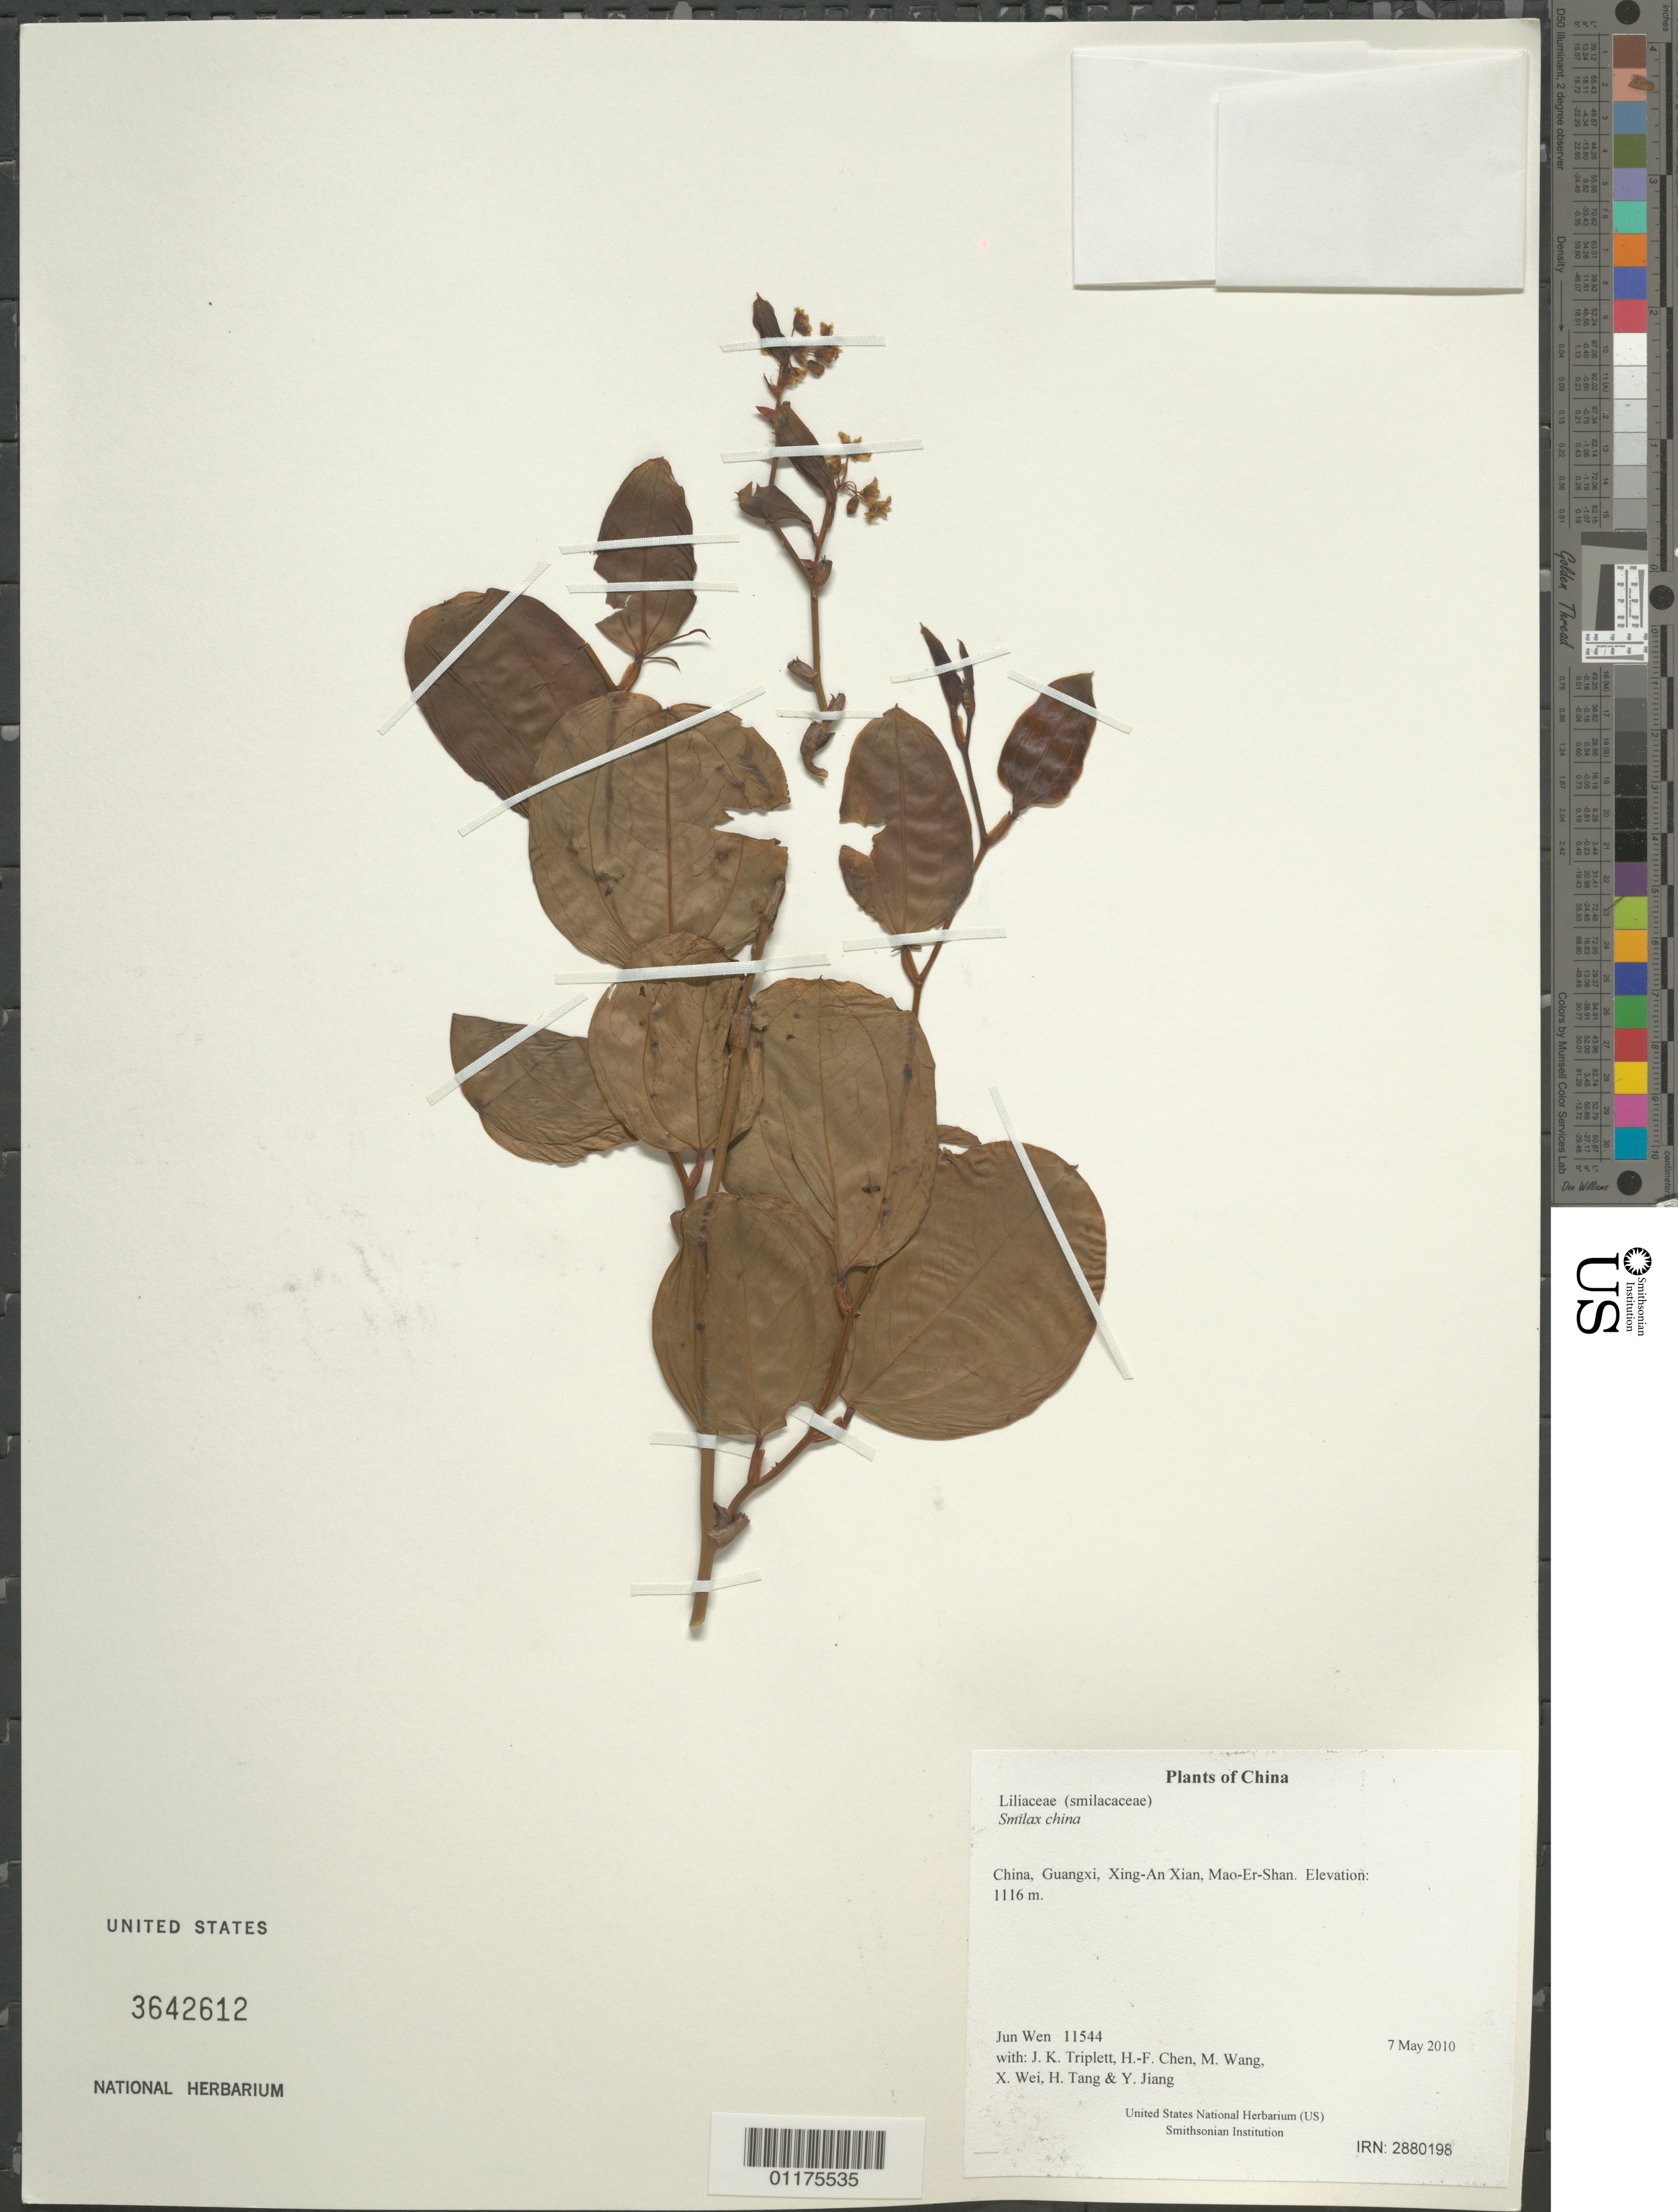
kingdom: Plantae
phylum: Tracheophyta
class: Liliopsida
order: Liliales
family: Smilacaceae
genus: Smilax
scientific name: Smilax china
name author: L.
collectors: J. Wen, J. K. Triplett, H.-F. Chen, M. Wang, X. Wei, H. Tang & Y. Jiang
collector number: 11544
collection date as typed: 7 May 2010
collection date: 2010-05-07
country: China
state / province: Guangxi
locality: Xing-An Xian, Mao-Er-Shan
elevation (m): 1116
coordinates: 25 52.881 N, 110 29.429 E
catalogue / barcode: US 3642612